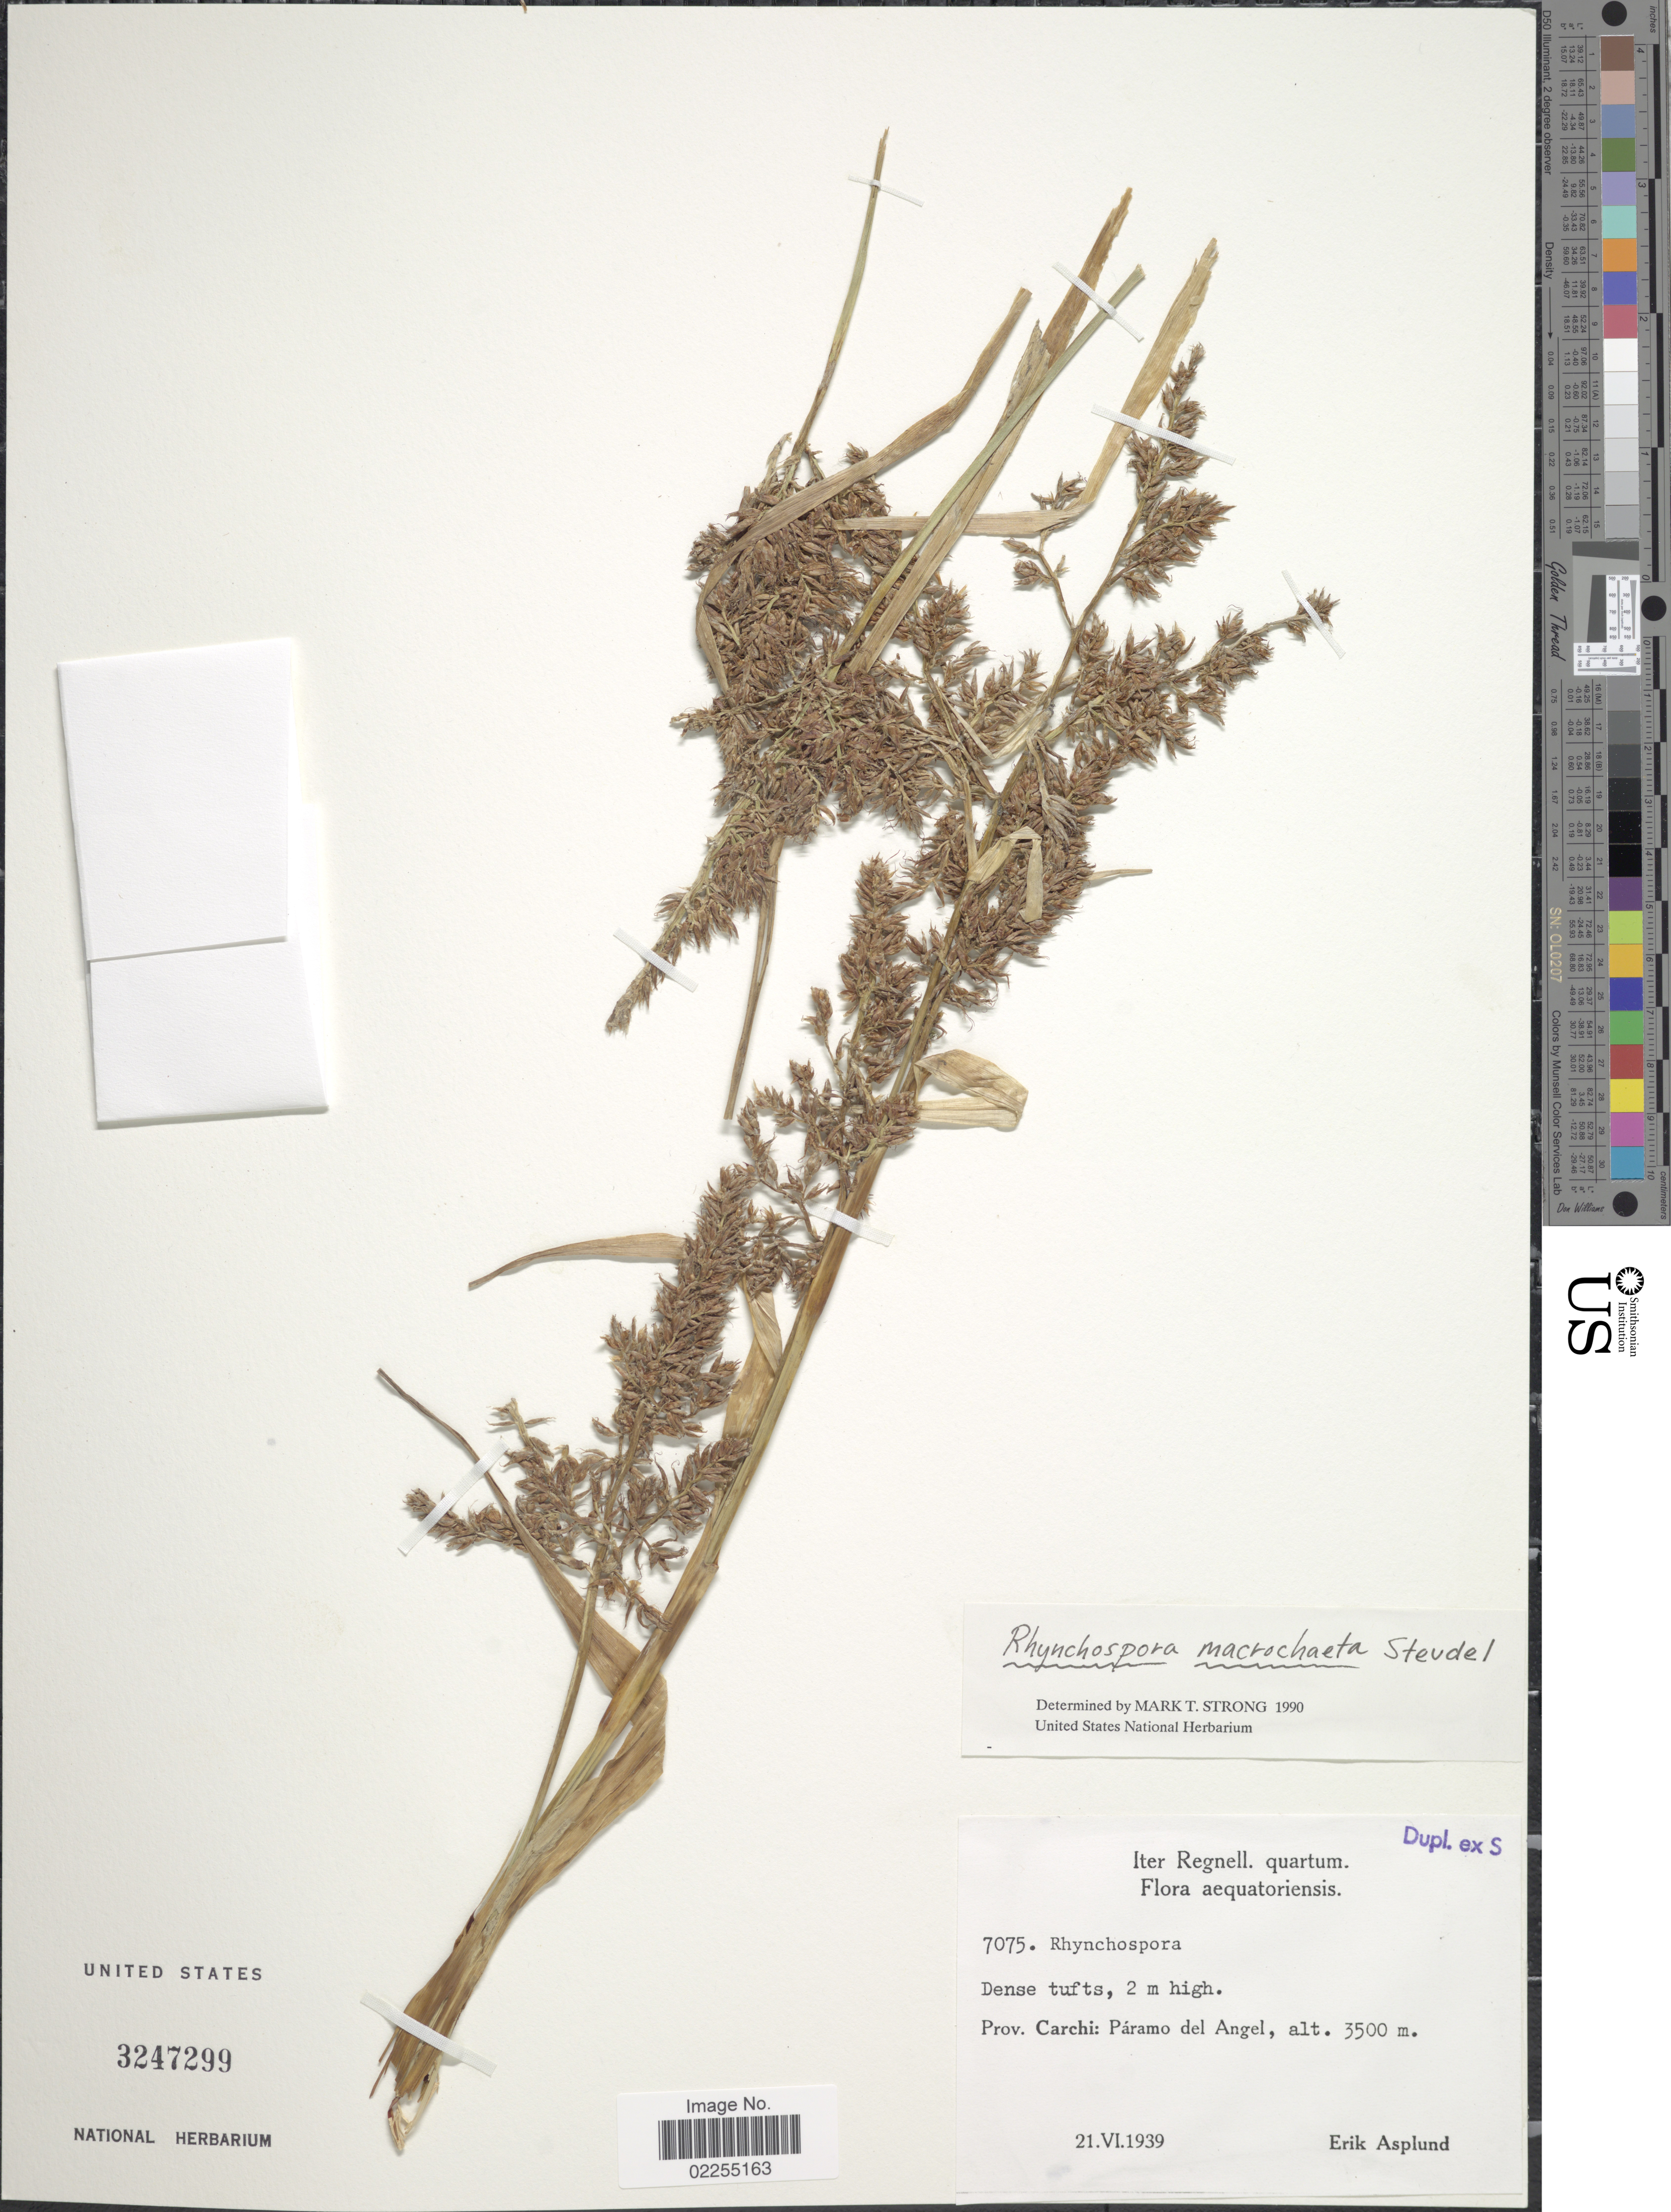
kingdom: Plantae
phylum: Tracheophyta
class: Liliopsida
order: Poales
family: Cyperaceae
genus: Rhynchospora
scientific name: Rhynchospora macrochaeta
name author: Steud. ex Boeckeler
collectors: E. Asplund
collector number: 7075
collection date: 1939-06-21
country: Ecuador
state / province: Carchi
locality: Prov. Carchi: Paramo del Angel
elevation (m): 3500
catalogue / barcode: US 3247299